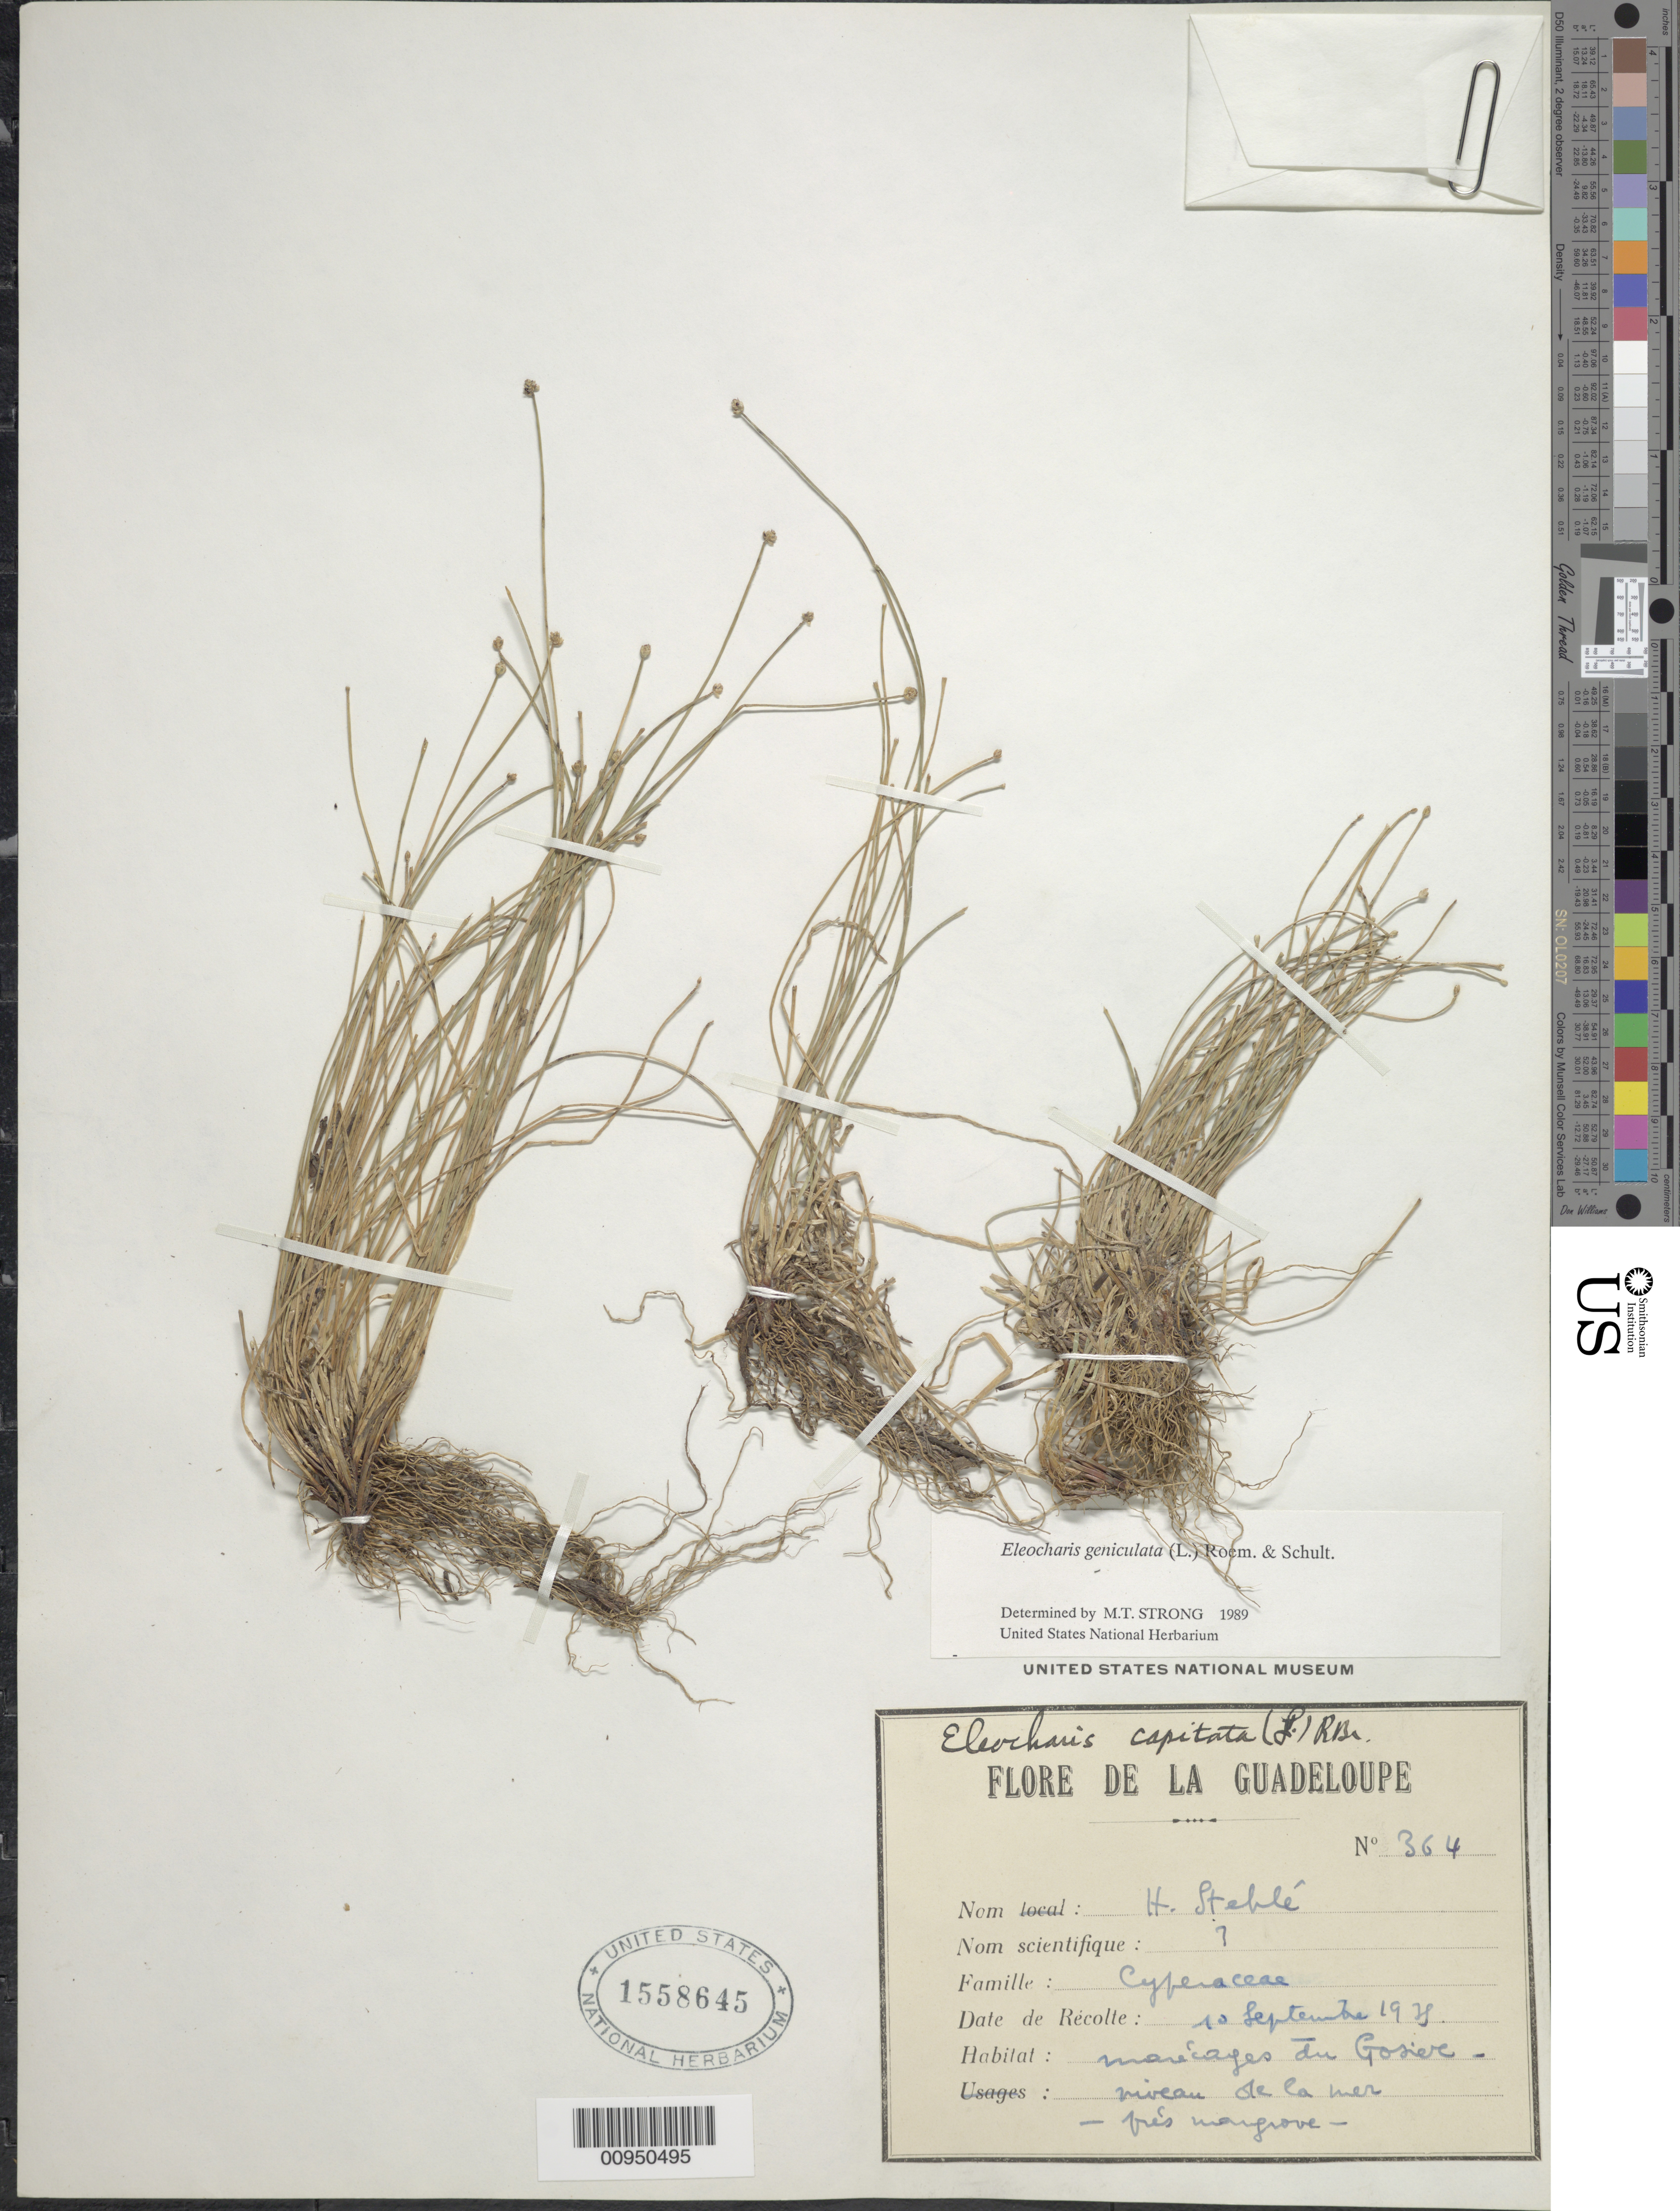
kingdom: Plantae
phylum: Tracheophyta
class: Liliopsida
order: Poales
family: Cyperaceae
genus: Eleocharis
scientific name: Eleocharis geniculata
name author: (L.) Roem. & Schult.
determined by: Strong, M. T., (US), Smithsonian Institution - National Museum of Natural History (UNITED STATES)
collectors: H. Stehlé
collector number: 364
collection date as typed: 10 Sep 1938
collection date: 1938-09-10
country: Guadeloupe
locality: marécages du "Goseve"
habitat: Niveau de la mer, frés mangrove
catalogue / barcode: US 1558645